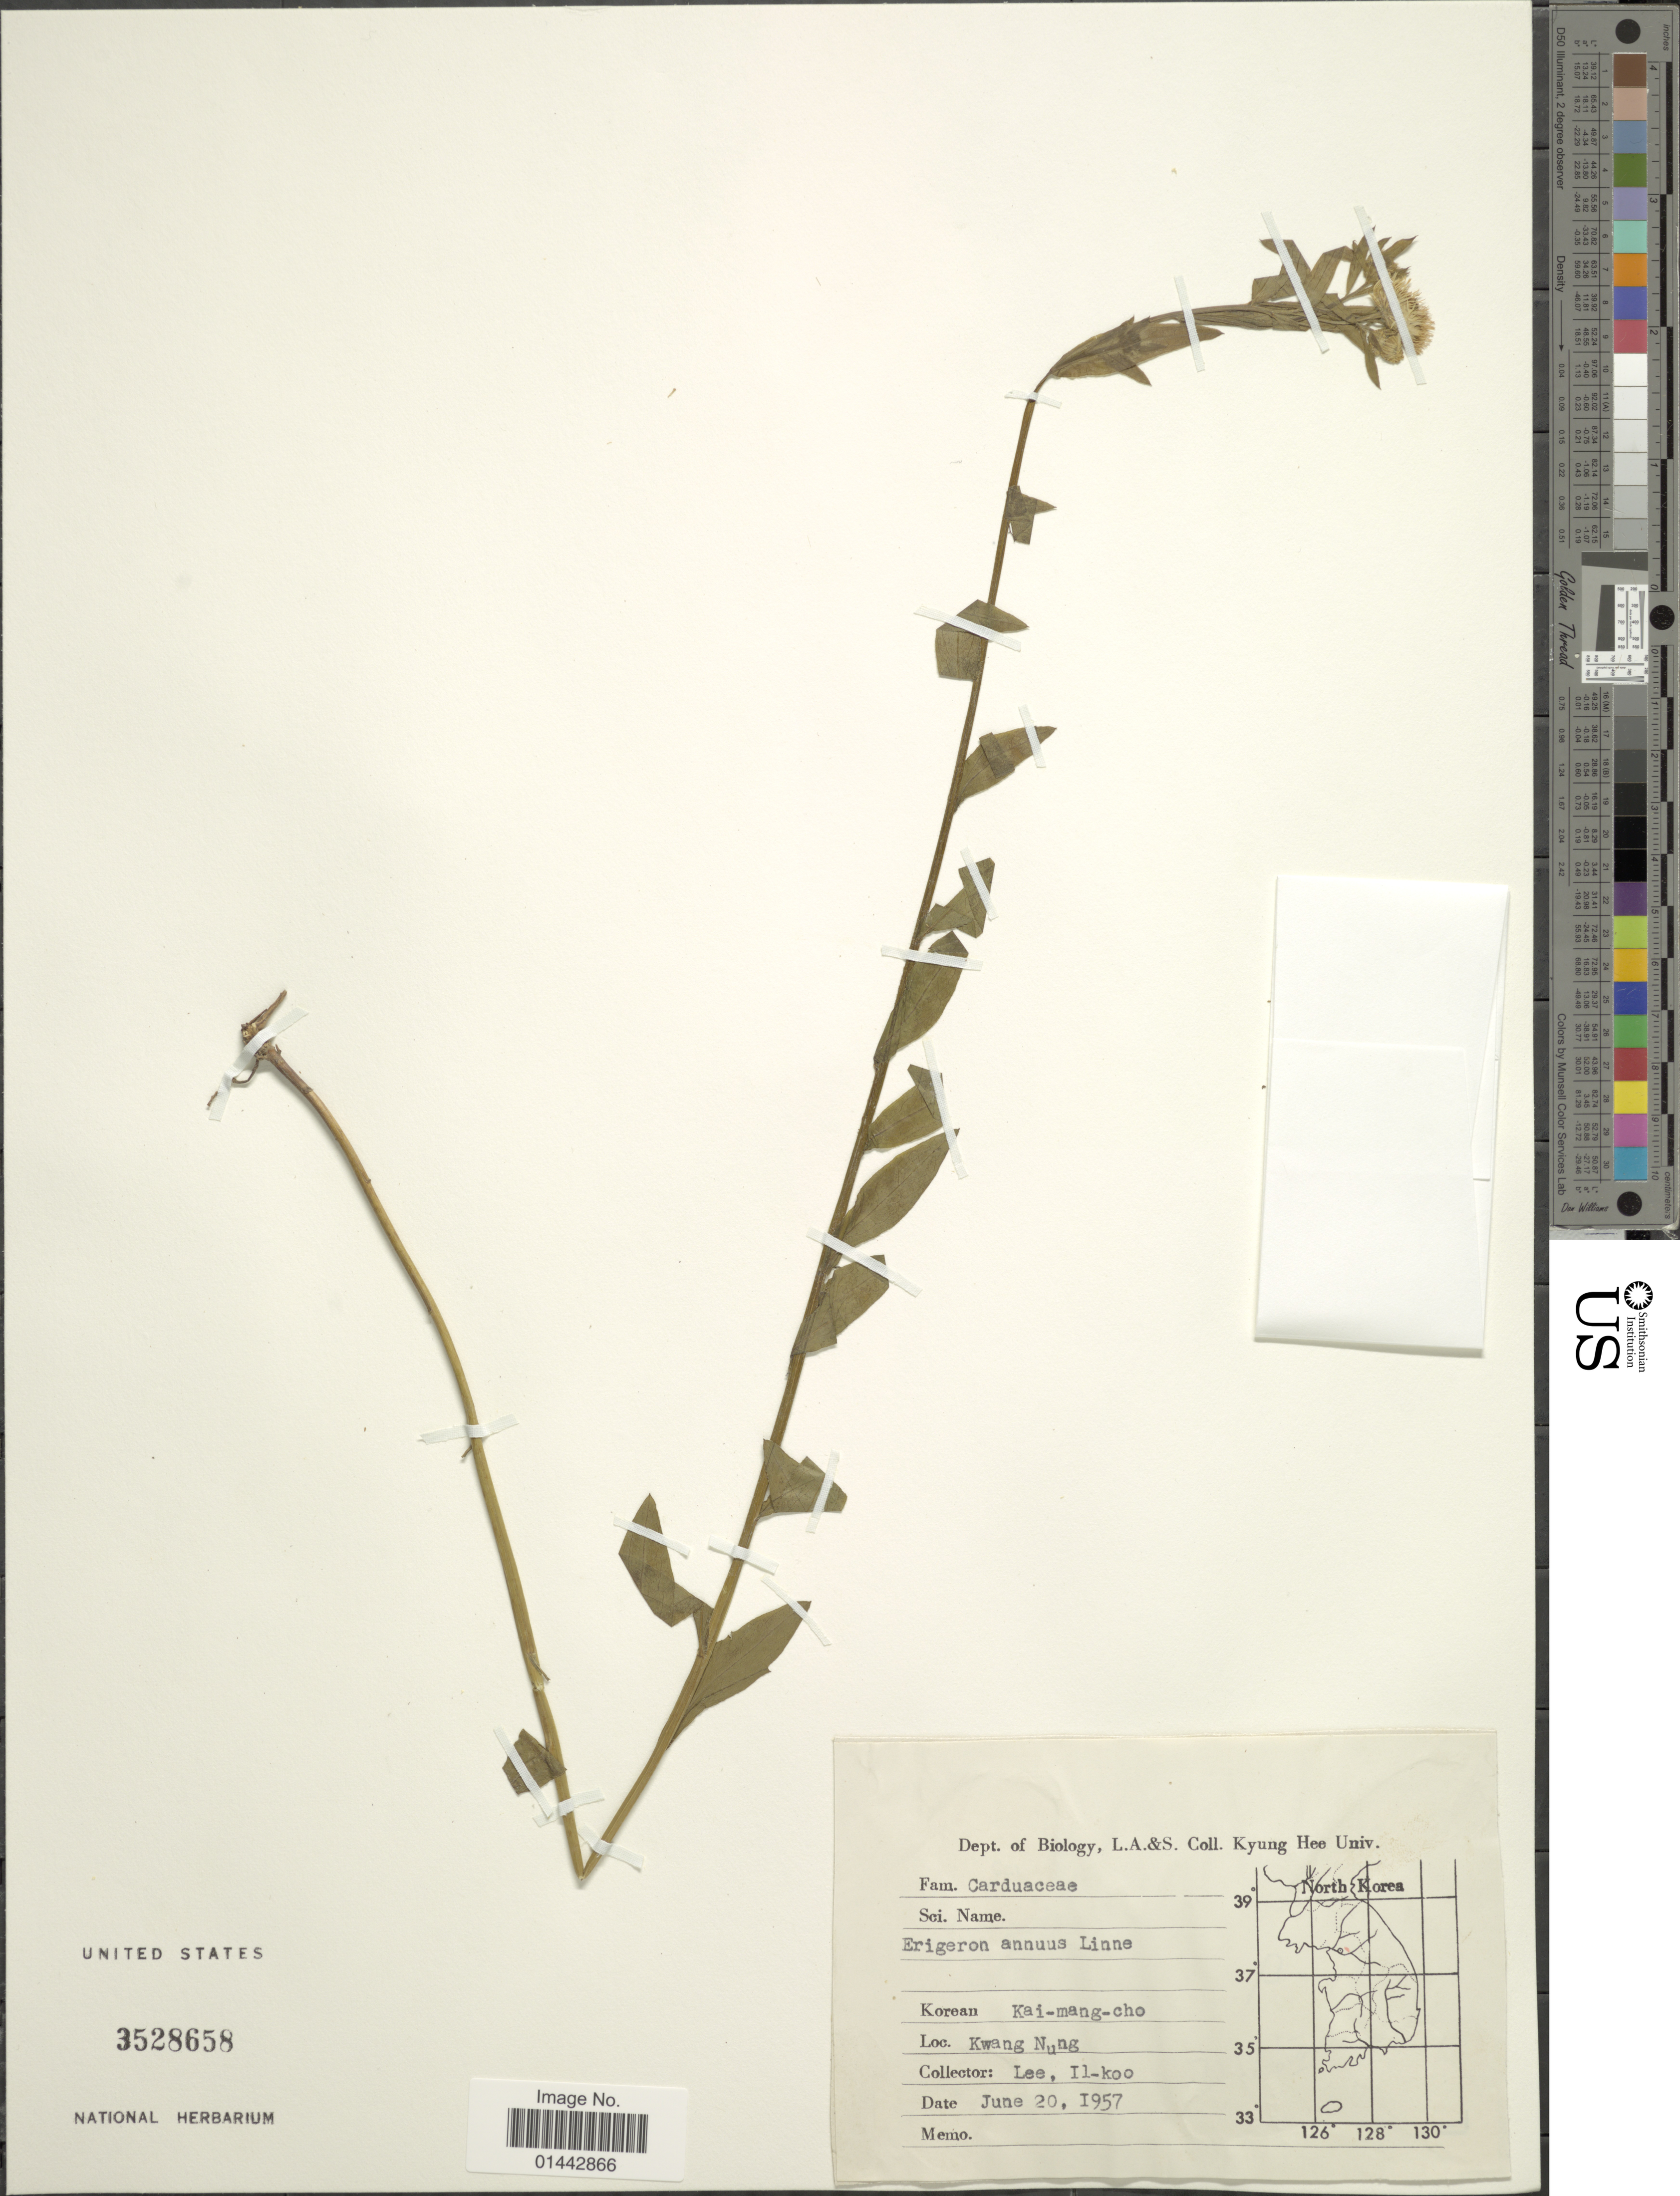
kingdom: Plantae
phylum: Tracheophyta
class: Magnoliopsida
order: Asterales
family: Asteraceae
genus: Erigeron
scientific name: Erigeron annuus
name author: (L.) Pers.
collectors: I. Lee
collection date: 1957-06-20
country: South Korea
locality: Kwang Nung.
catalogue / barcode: US 3528658